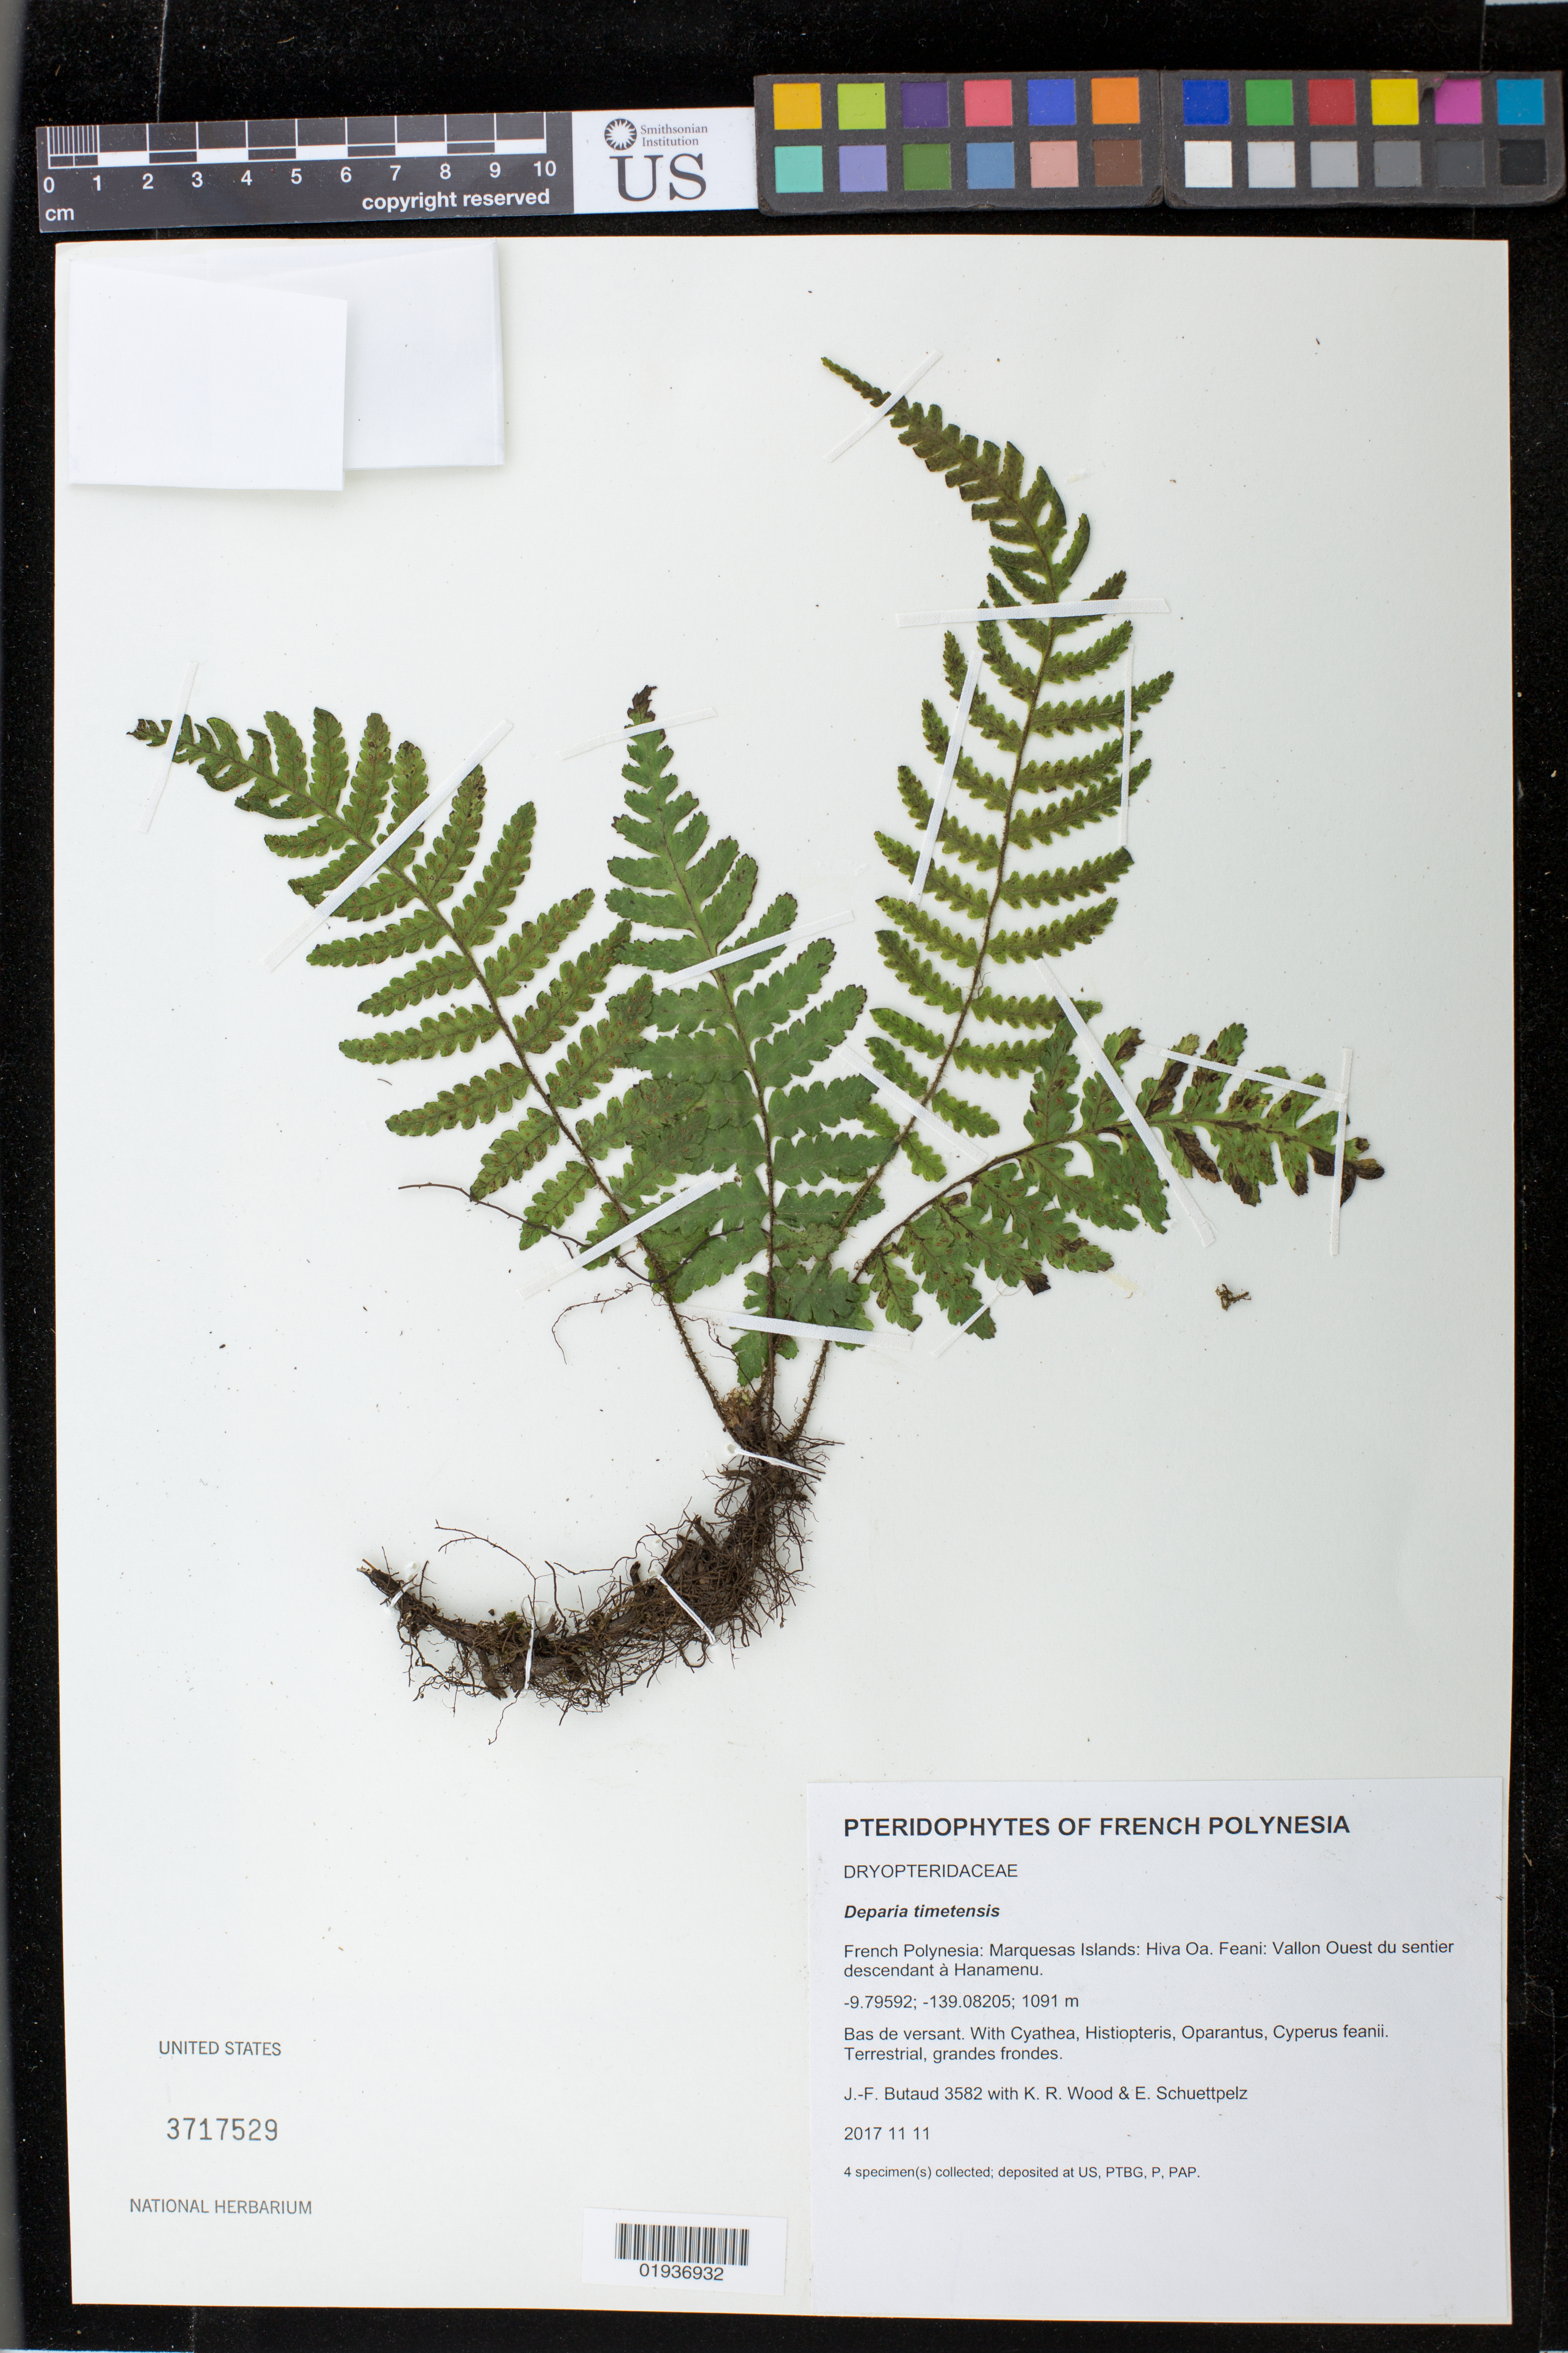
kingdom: Plantae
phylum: Tracheophyta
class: Polypodiopsida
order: Polypodiales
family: Athyriaceae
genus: Deparia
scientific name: Deparia timetensis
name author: (E.D. Br.) M. Kato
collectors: J.-F. Butaud, K. R. Wood & E. Schuettpelz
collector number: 3582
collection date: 2017-11-11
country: French Polynesia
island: Hiva Oa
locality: Hiva Oa, Feani, Vallon Ouest du sentier descendant a Hanamenu.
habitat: Bas de versant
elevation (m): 1091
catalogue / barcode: US 3717529